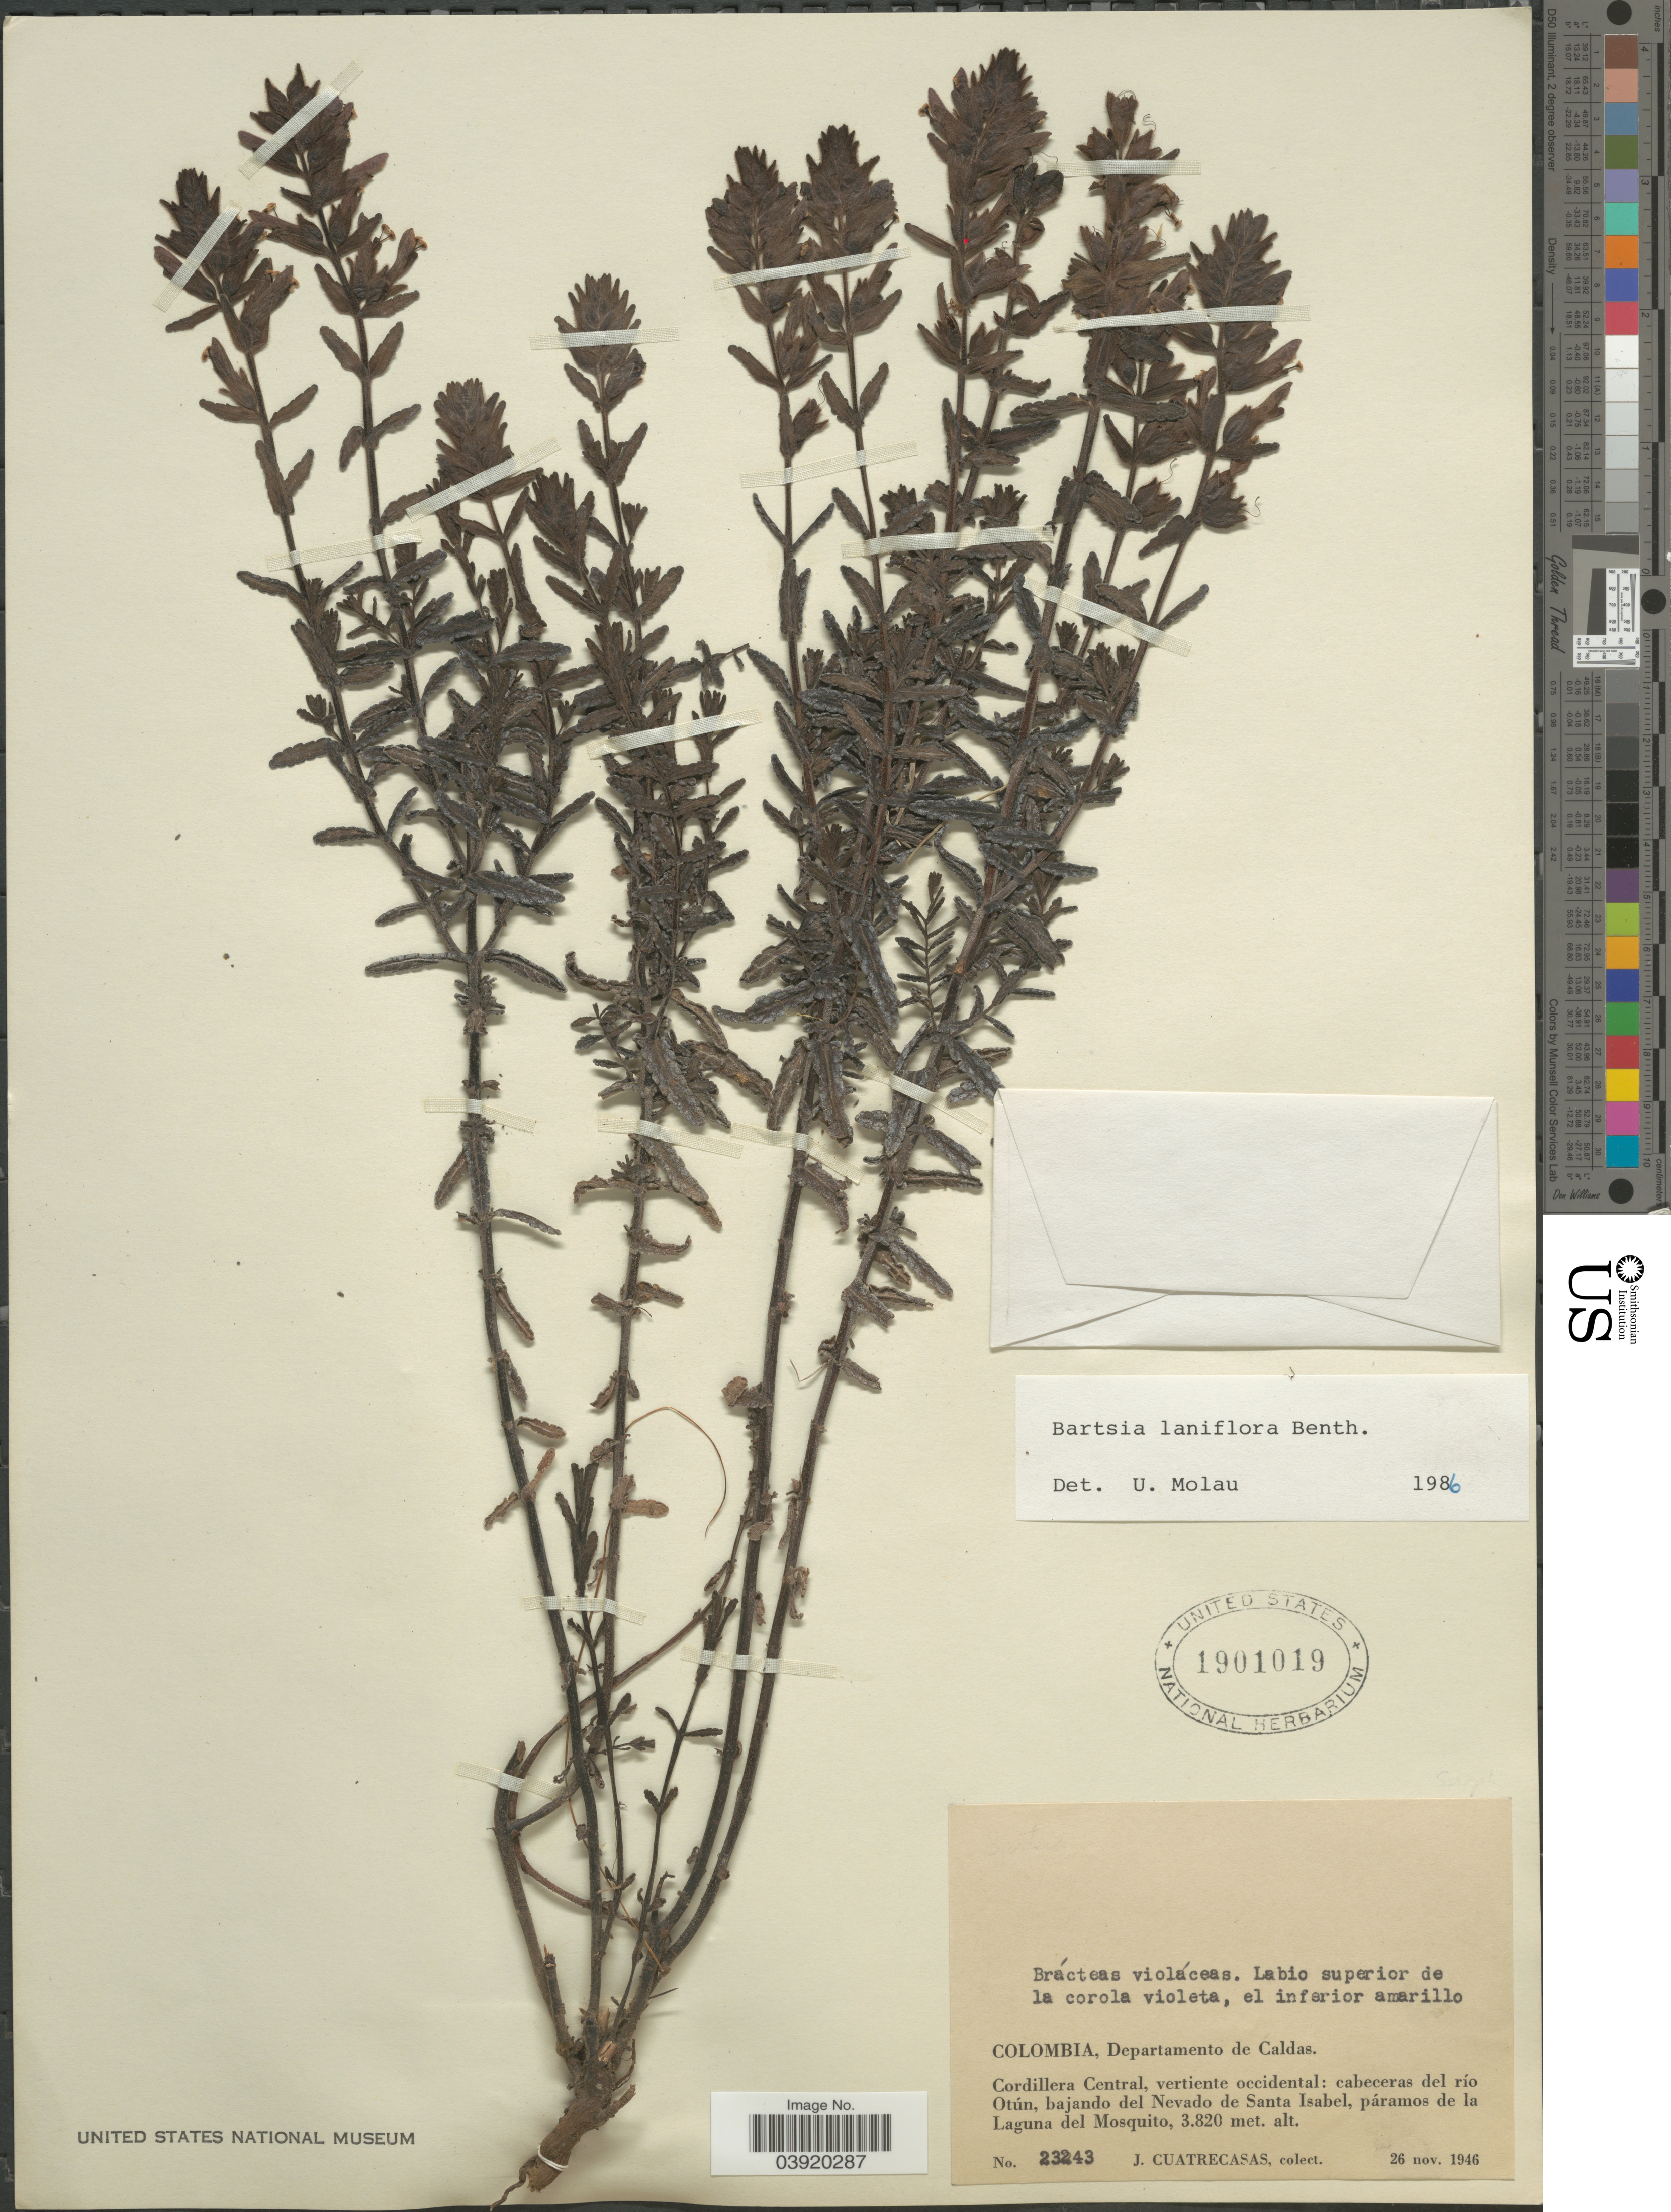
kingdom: Plantae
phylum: Tracheophyta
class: Magnoliopsida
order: Lamiales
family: Orobanchaceae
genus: Bartsia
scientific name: Bartsia laniflora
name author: Benth.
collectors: J. Cuatrecasas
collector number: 23243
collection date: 1946-11-26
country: Colombia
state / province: Caldas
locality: Departamento de Caldas. Cordillera Central, vertiente occidental: cabeceras del río Otún, bajando del Nevado de Santa Isabel, páramos de la Laguna del Mosquito.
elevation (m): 3820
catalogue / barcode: US 1901019